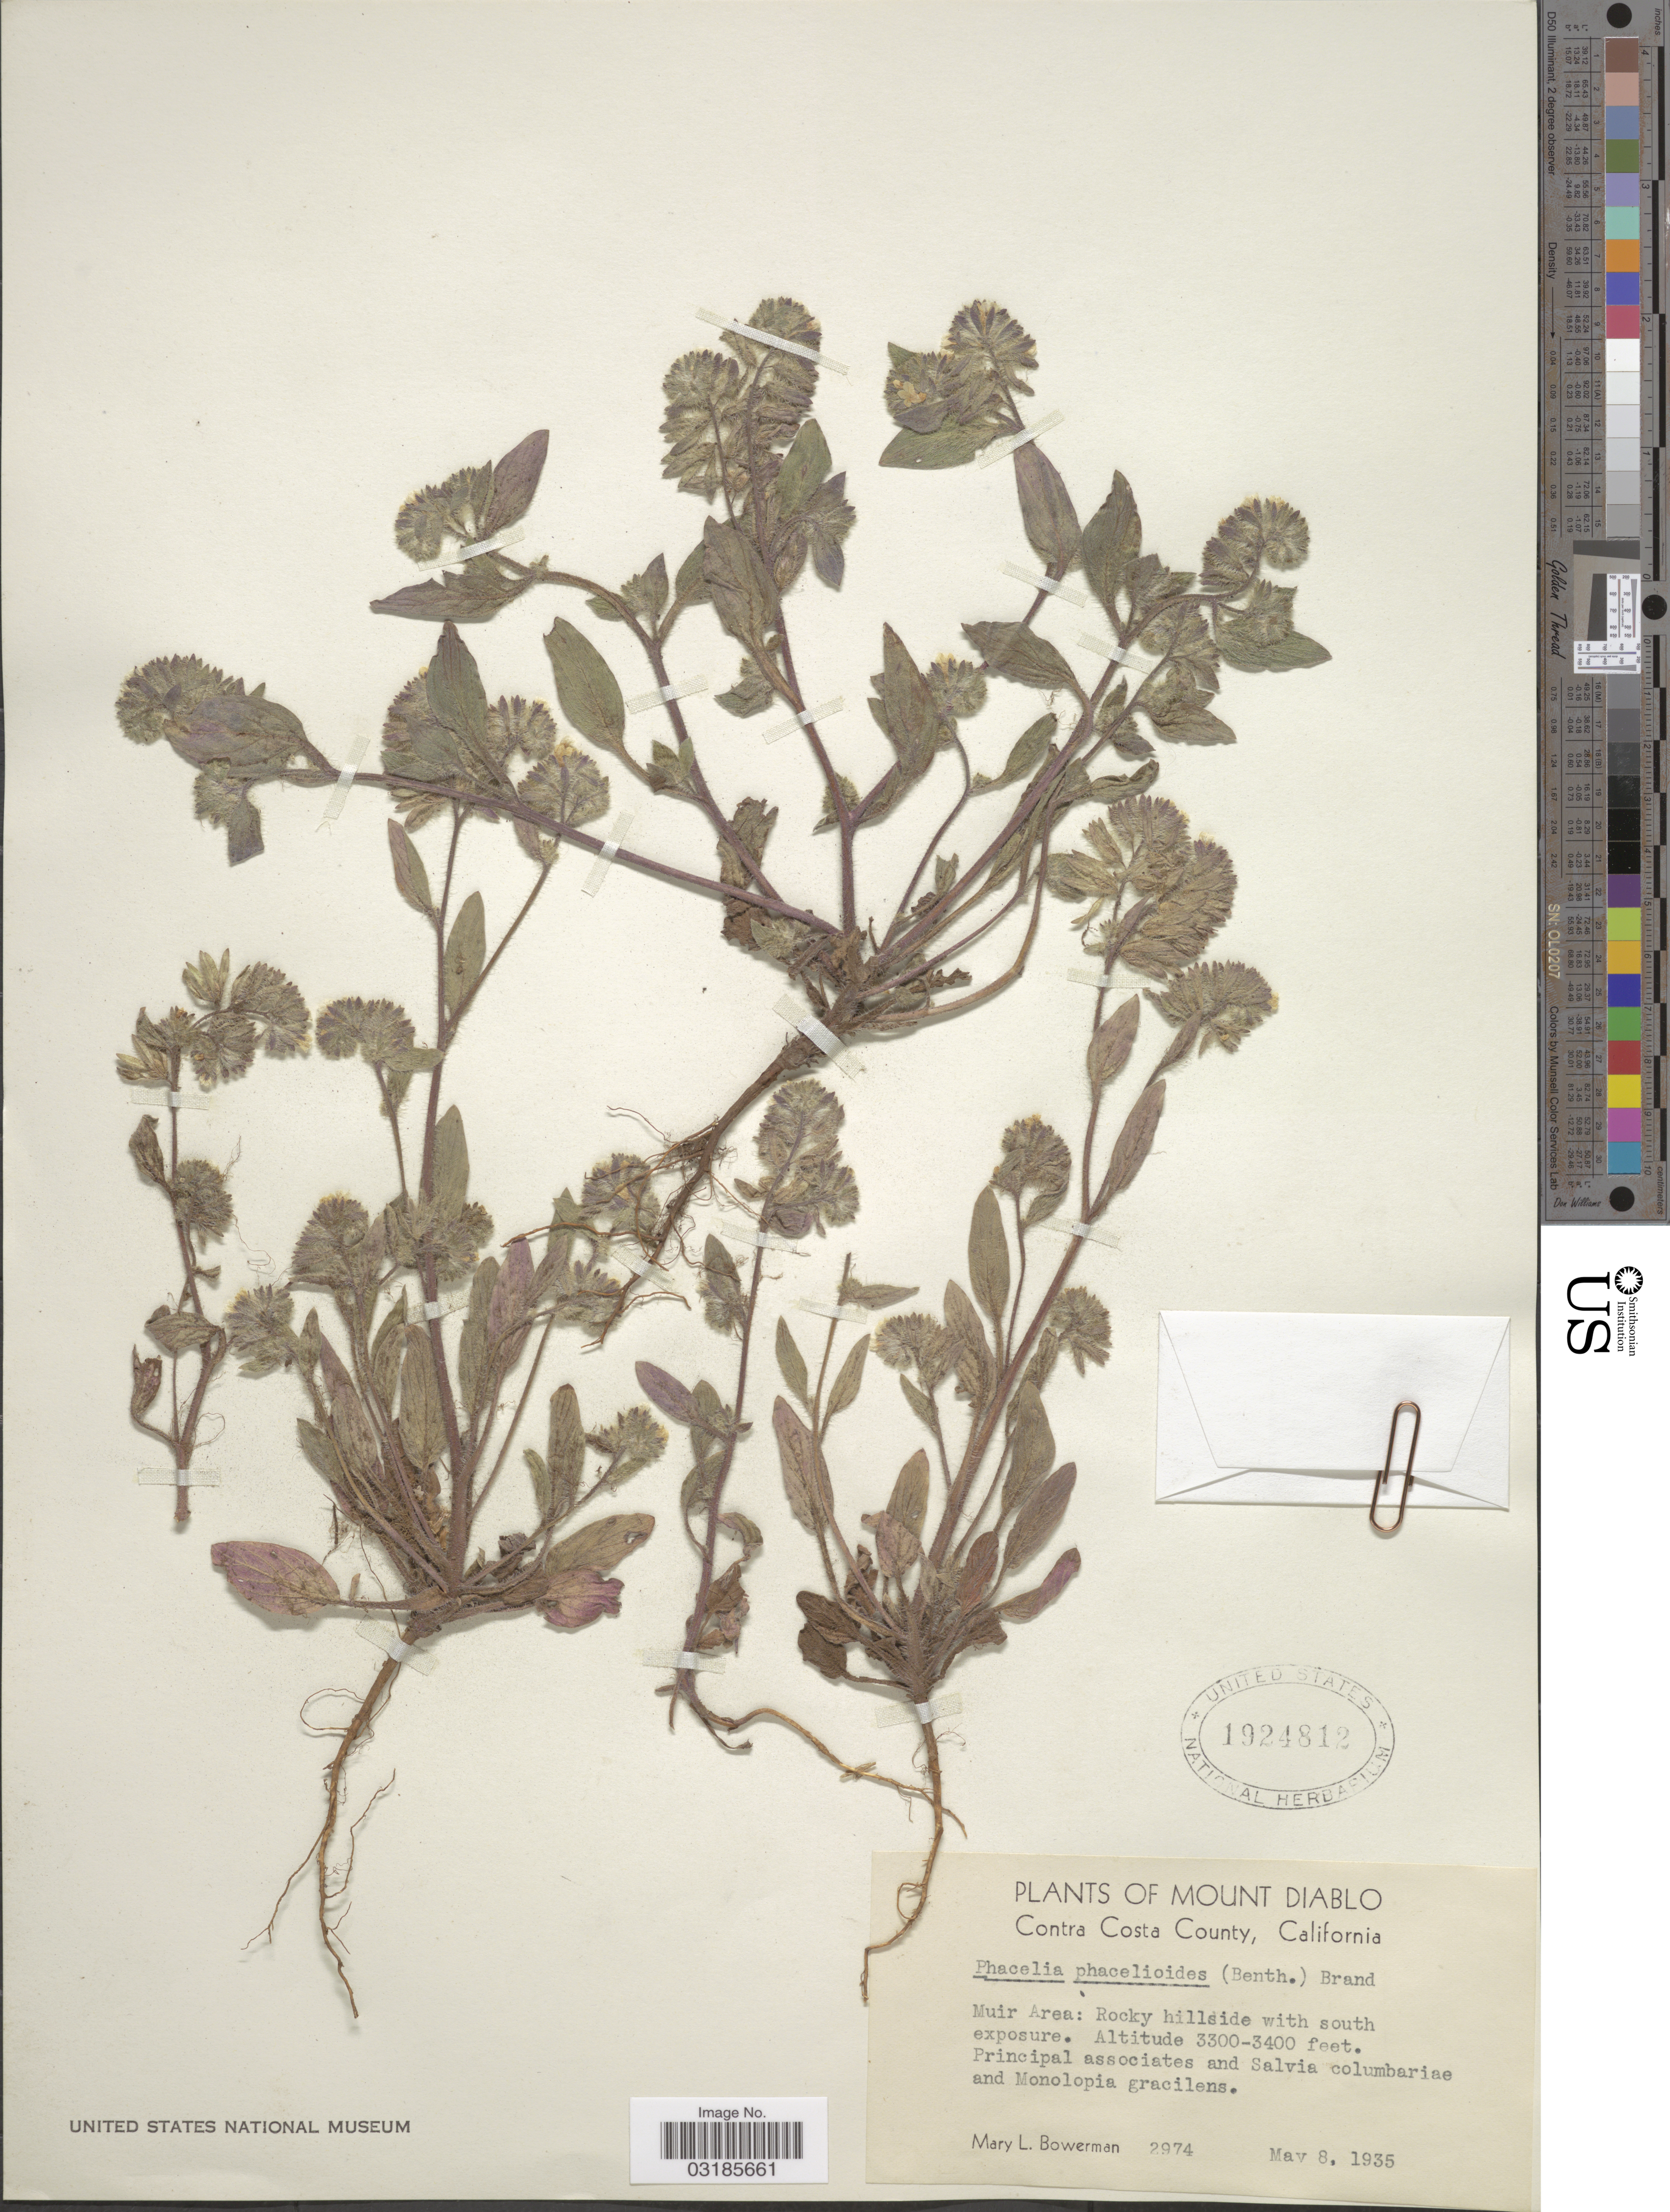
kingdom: Plantae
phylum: Tracheophyta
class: Magnoliopsida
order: Boraginales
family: Hydrophyllaceae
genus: Phacelia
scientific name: Phacelia phacelioides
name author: (Benth.) Brand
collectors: M. Bowerman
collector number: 2974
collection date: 1935-05-08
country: United States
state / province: California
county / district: Contra Costa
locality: Mount Diablo, Contra Costa County, Muir Area: Rocky hillside with south exposure.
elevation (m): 1006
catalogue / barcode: US 1924812